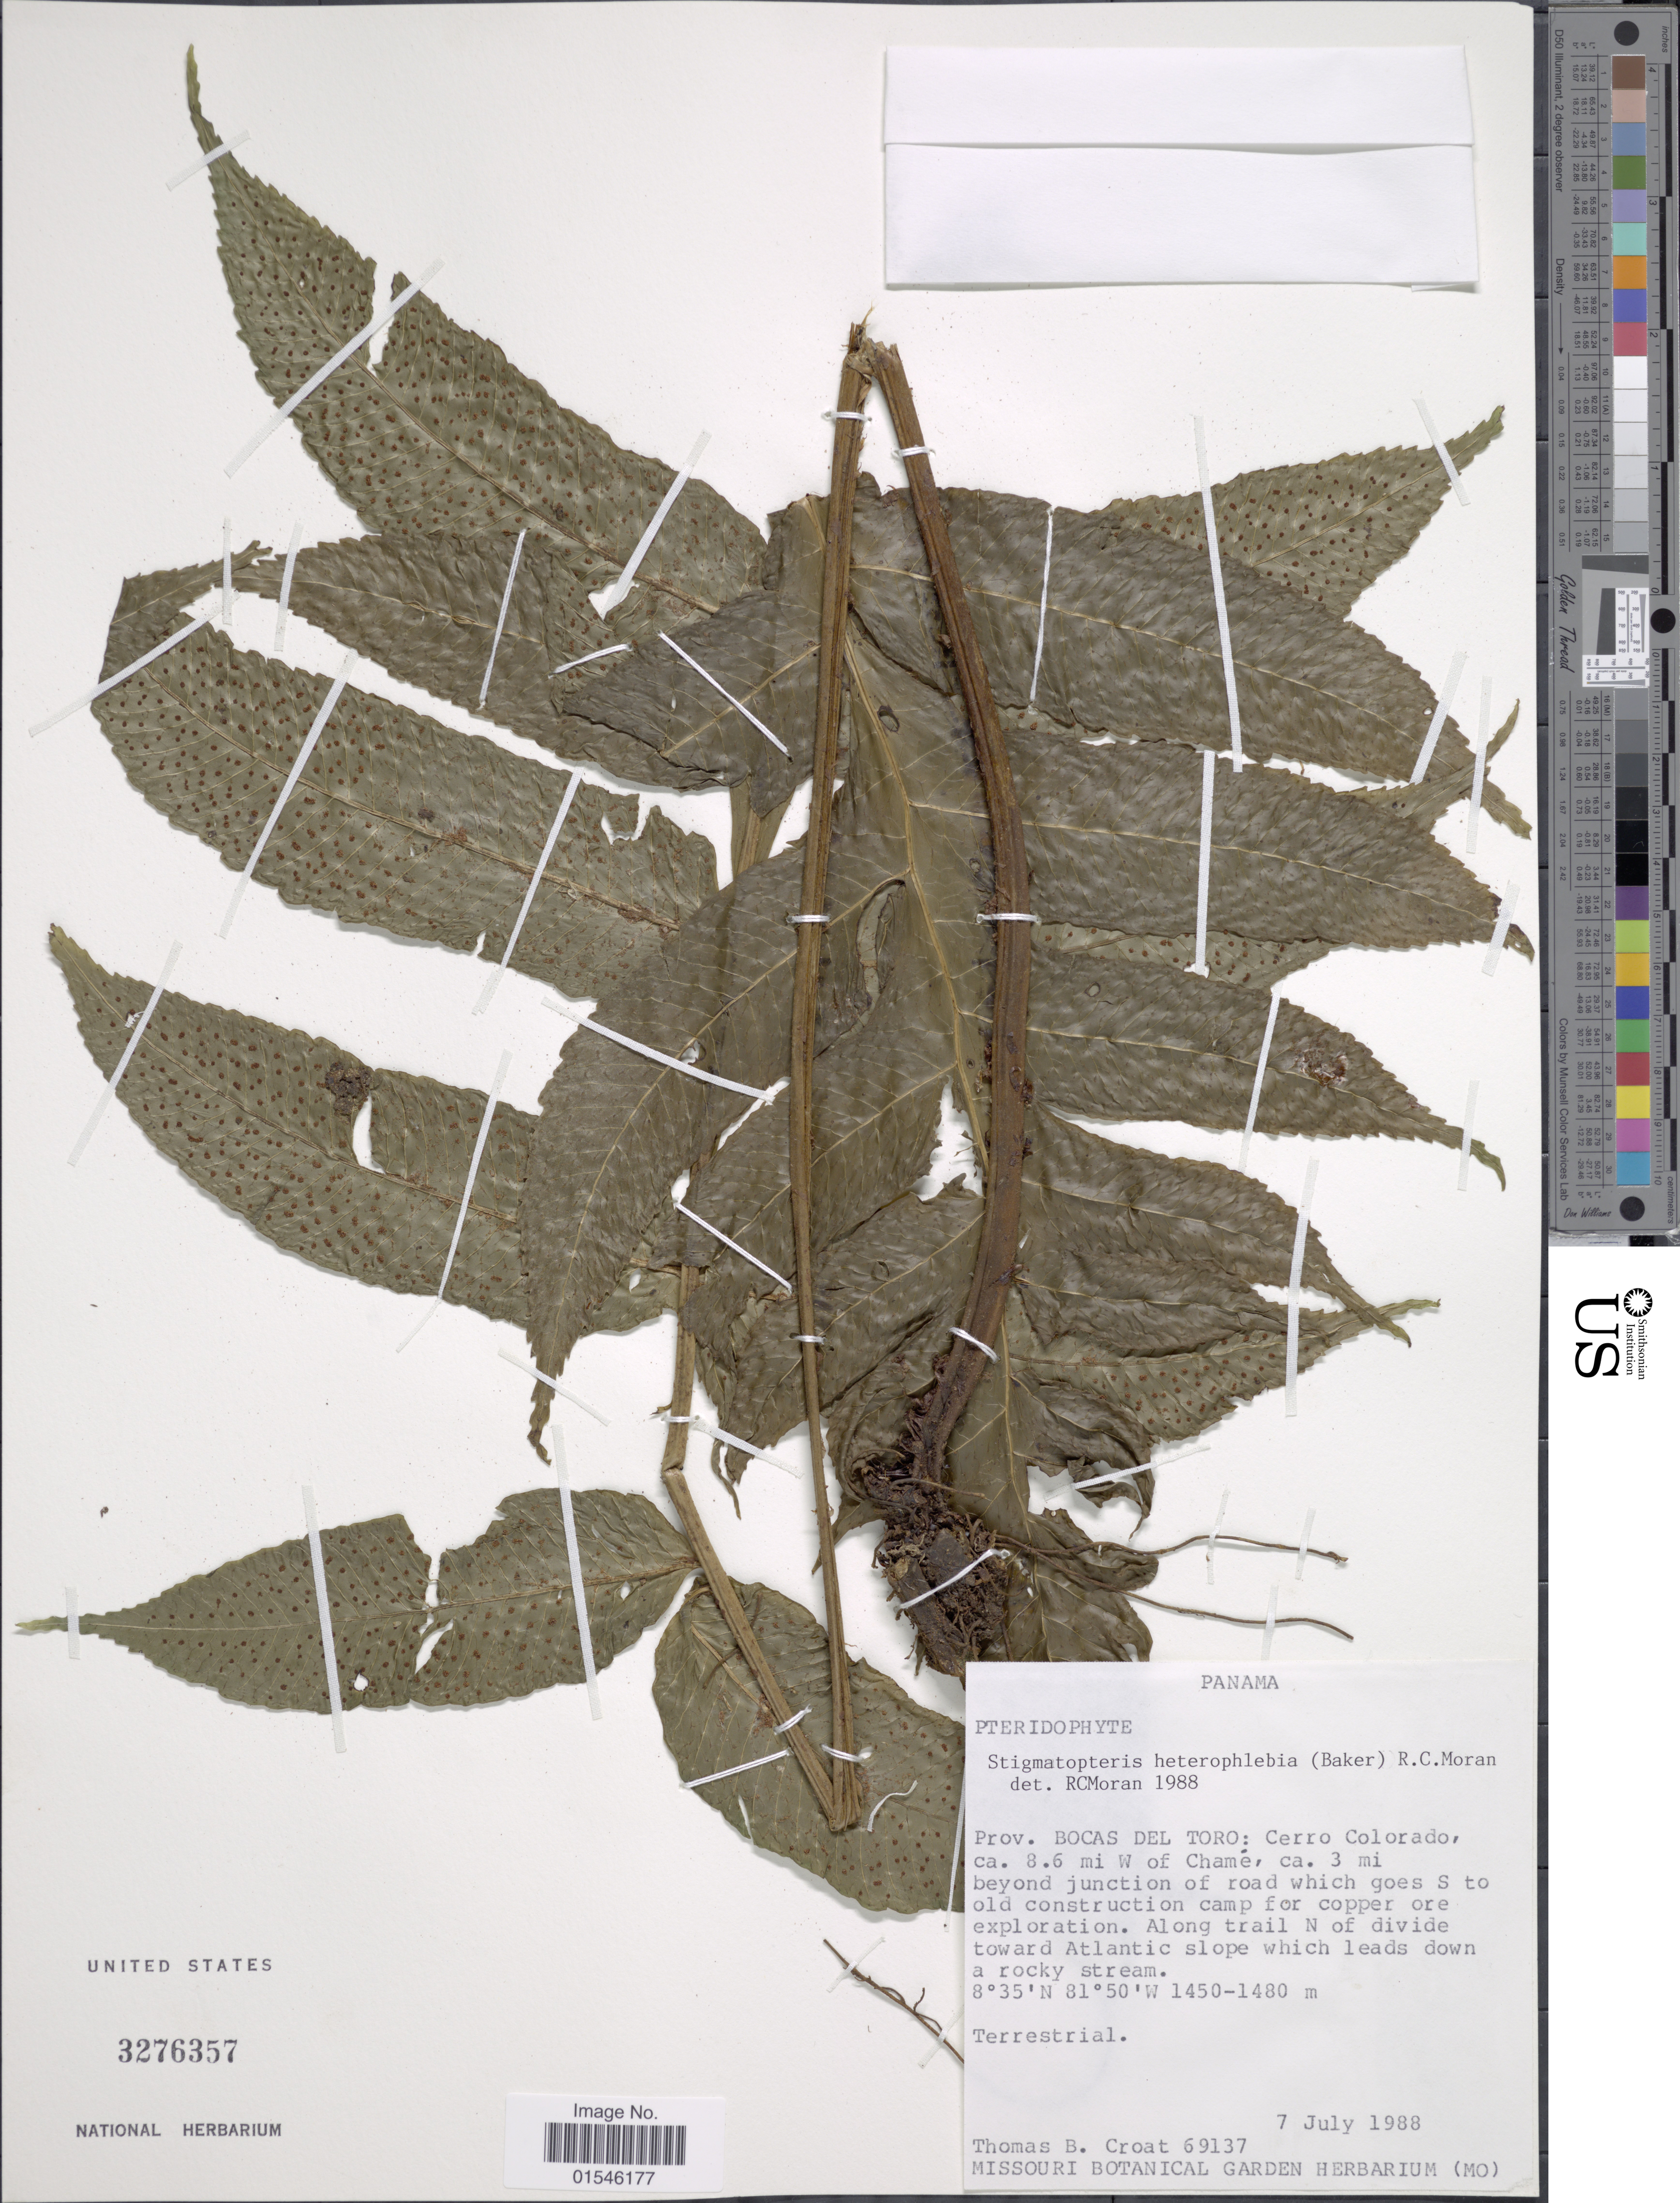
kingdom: Plantae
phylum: Tracheophyta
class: Polypodiopsida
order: Polypodiales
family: Dryopteridaceae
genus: Stigmatopteris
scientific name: Stigmatopteris heterophlebia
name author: (Baker) R.C. Moran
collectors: T. B. Croat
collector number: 69137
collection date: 1988-07-07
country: Panama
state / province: Bocas del Toro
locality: Cerro Colorado ca. 8.6 mi W of Chamé, ca. 3 mi beyond junction of road which goes S to old construction camp for copper ore exploration. Along trail N of divide toward Atlantic slope which leads down a rocky stream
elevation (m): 1450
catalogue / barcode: US 3276357